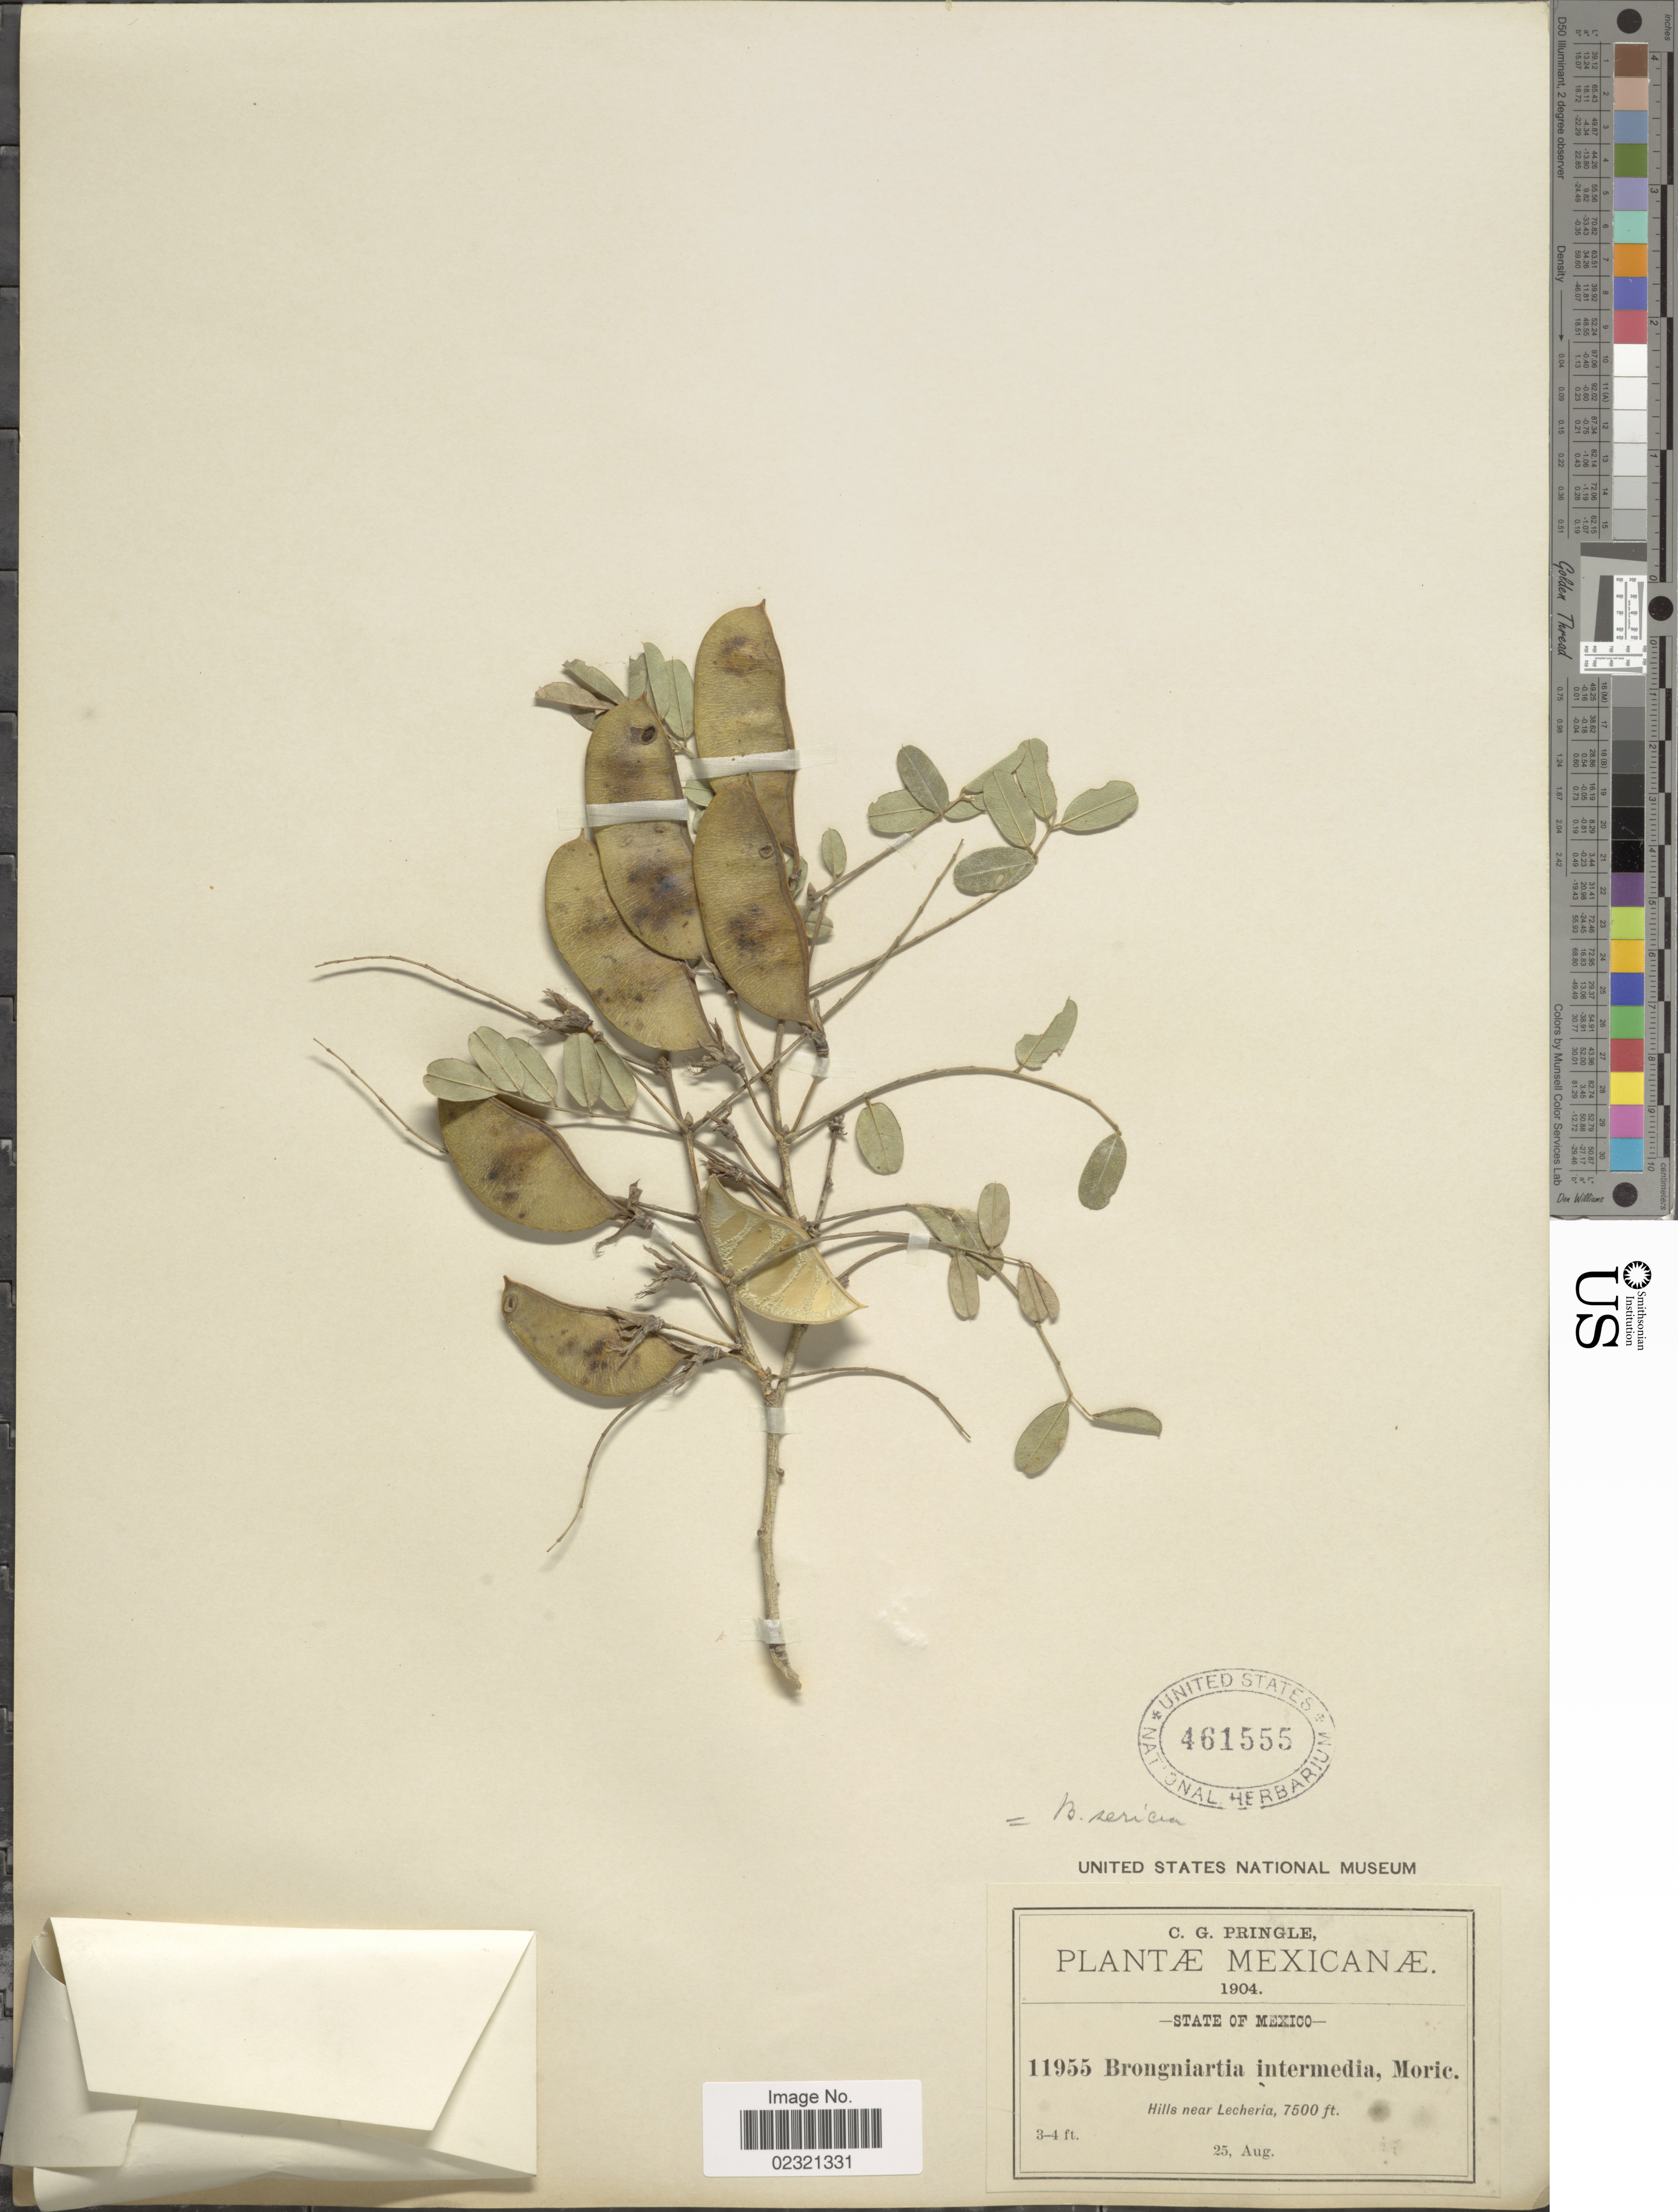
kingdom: Plantae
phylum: Tracheophyta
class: Magnoliopsida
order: Fabales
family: Fabaceae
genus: Brongniartia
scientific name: Brongniartia intermedia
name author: Moric.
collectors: C. G. Pringle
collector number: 11955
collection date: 1904-08-25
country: Mexico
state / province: México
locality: Hills near Lecheria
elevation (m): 2286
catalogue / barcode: US 461555